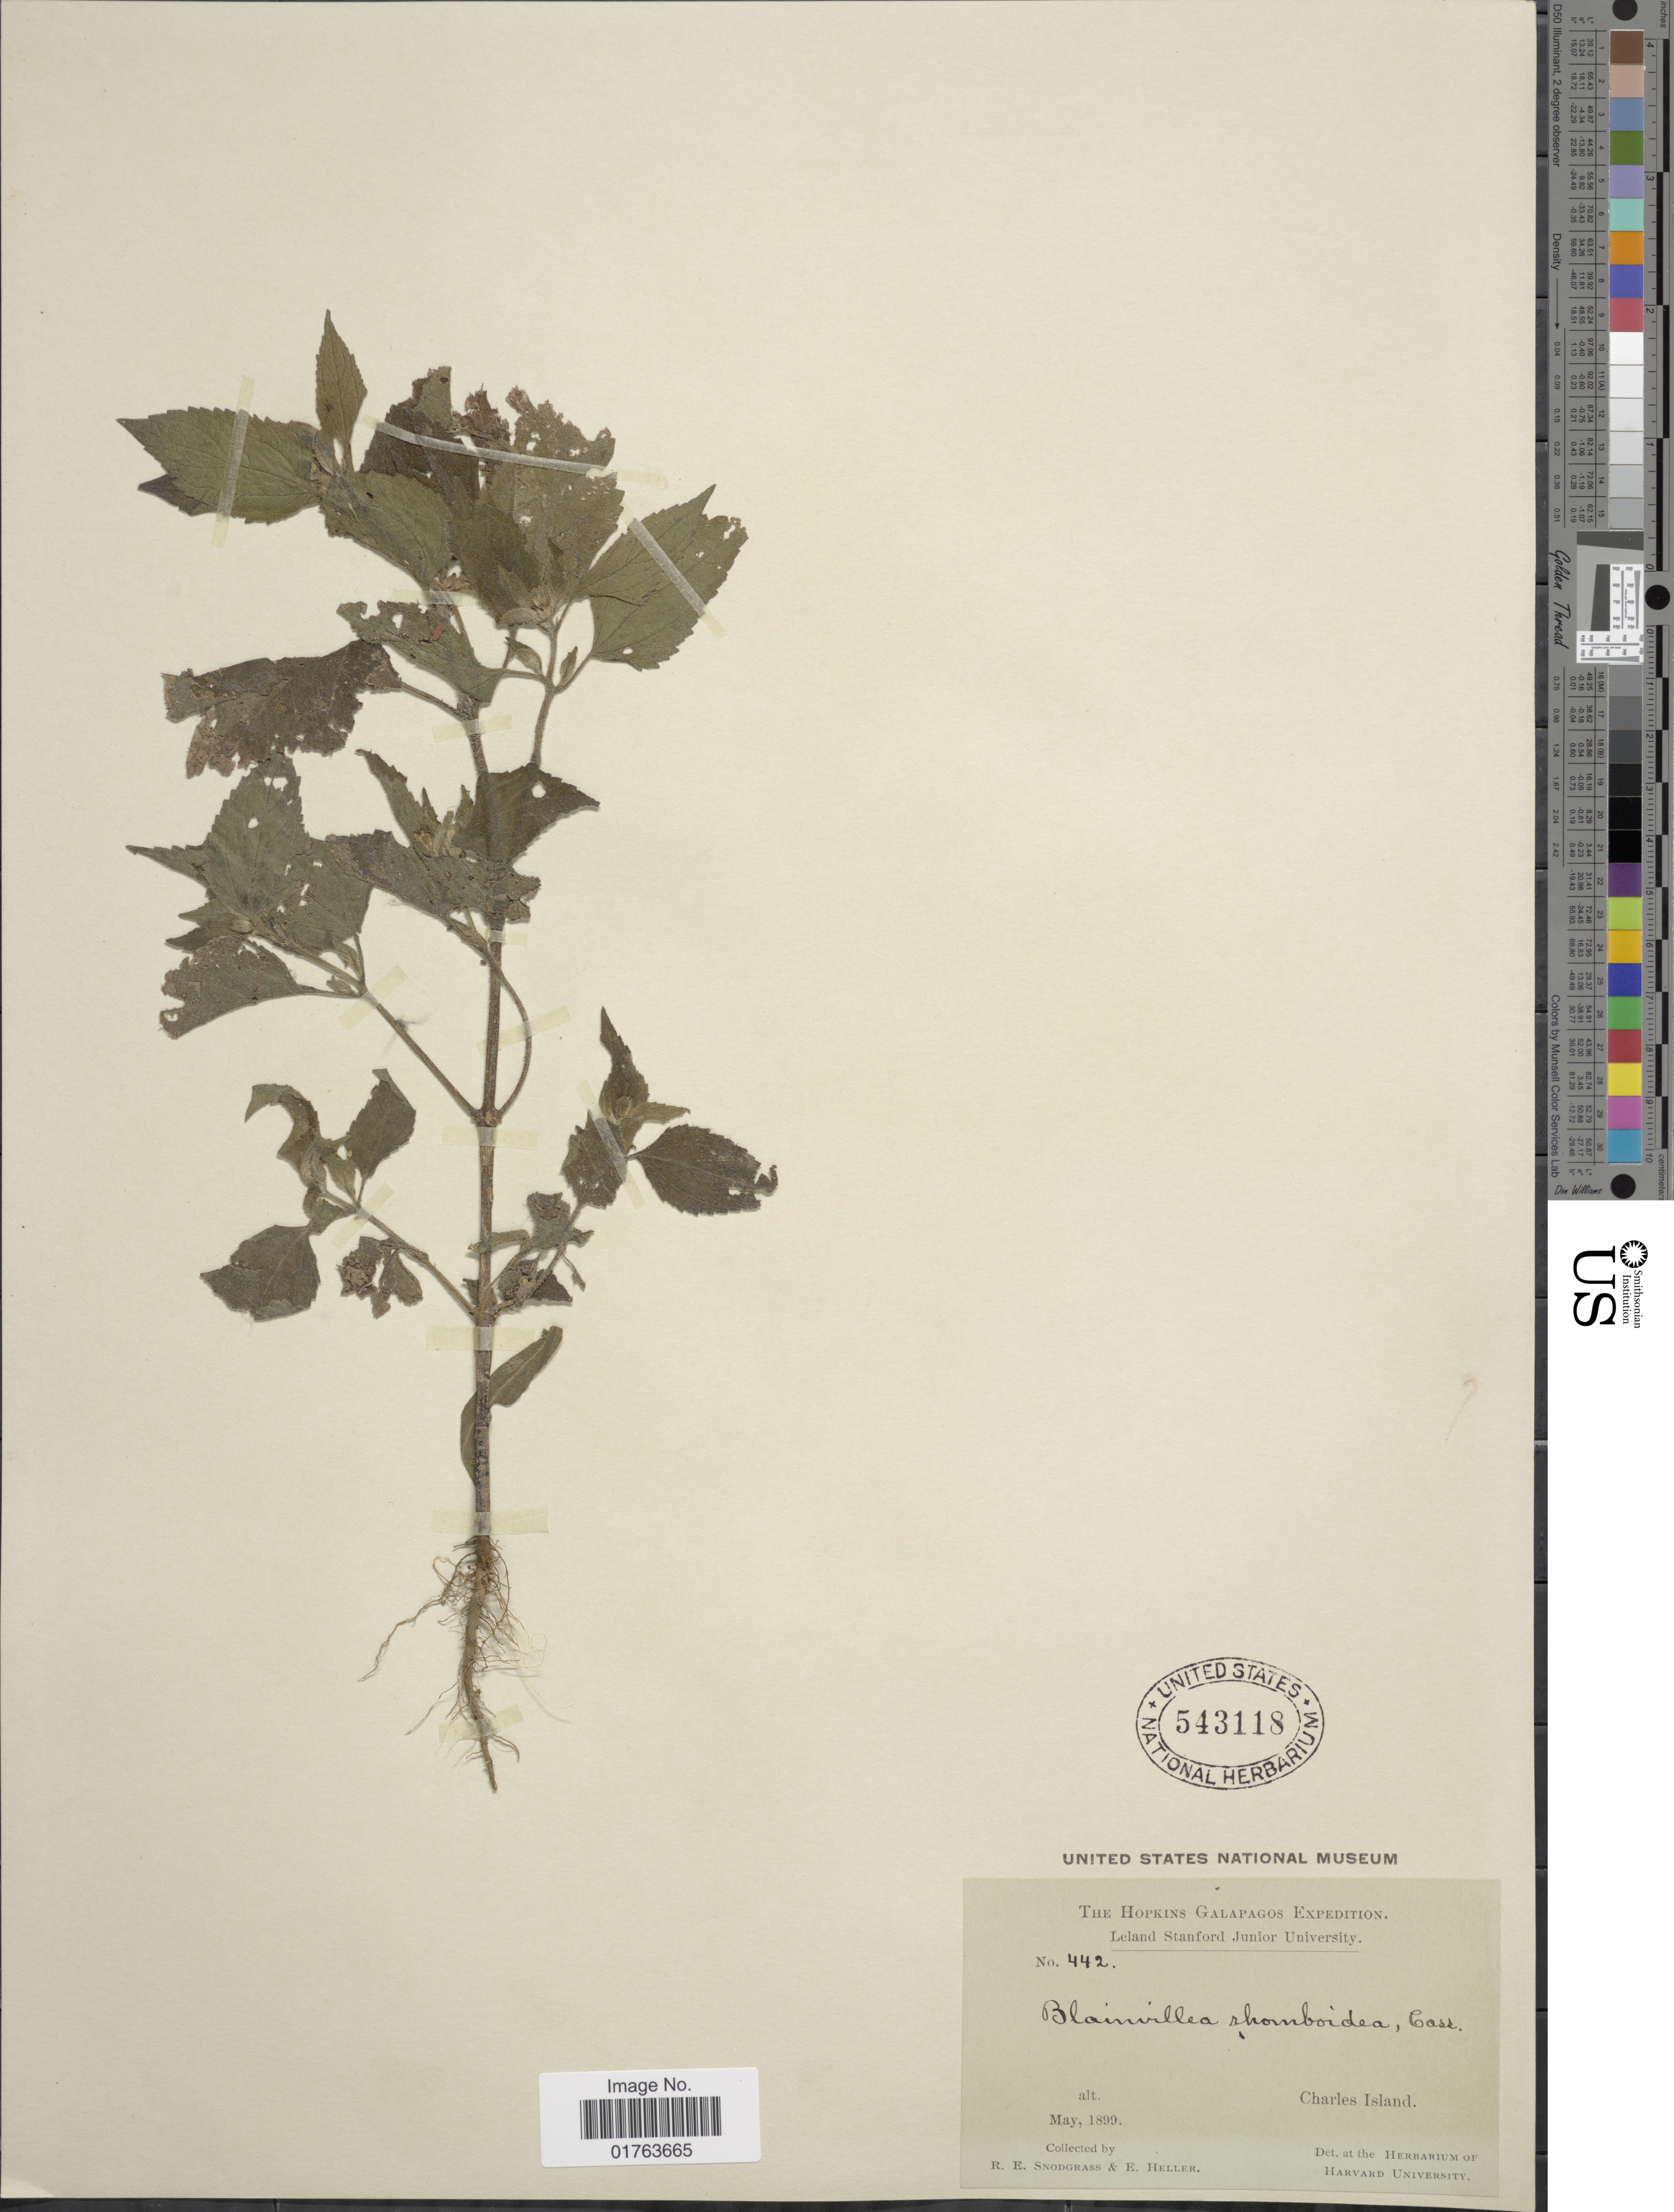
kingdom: Plantae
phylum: Tracheophyta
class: Magnoliopsida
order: Asterales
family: Asteraceae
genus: Blainvillea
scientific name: Blainvillea dichotoma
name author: Cass.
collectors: R. E. Snodgrass & E. Heller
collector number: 442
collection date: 1899-05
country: Ecuador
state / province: Colón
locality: The Hopkins Galapagos, Charles Island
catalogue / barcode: US 543118